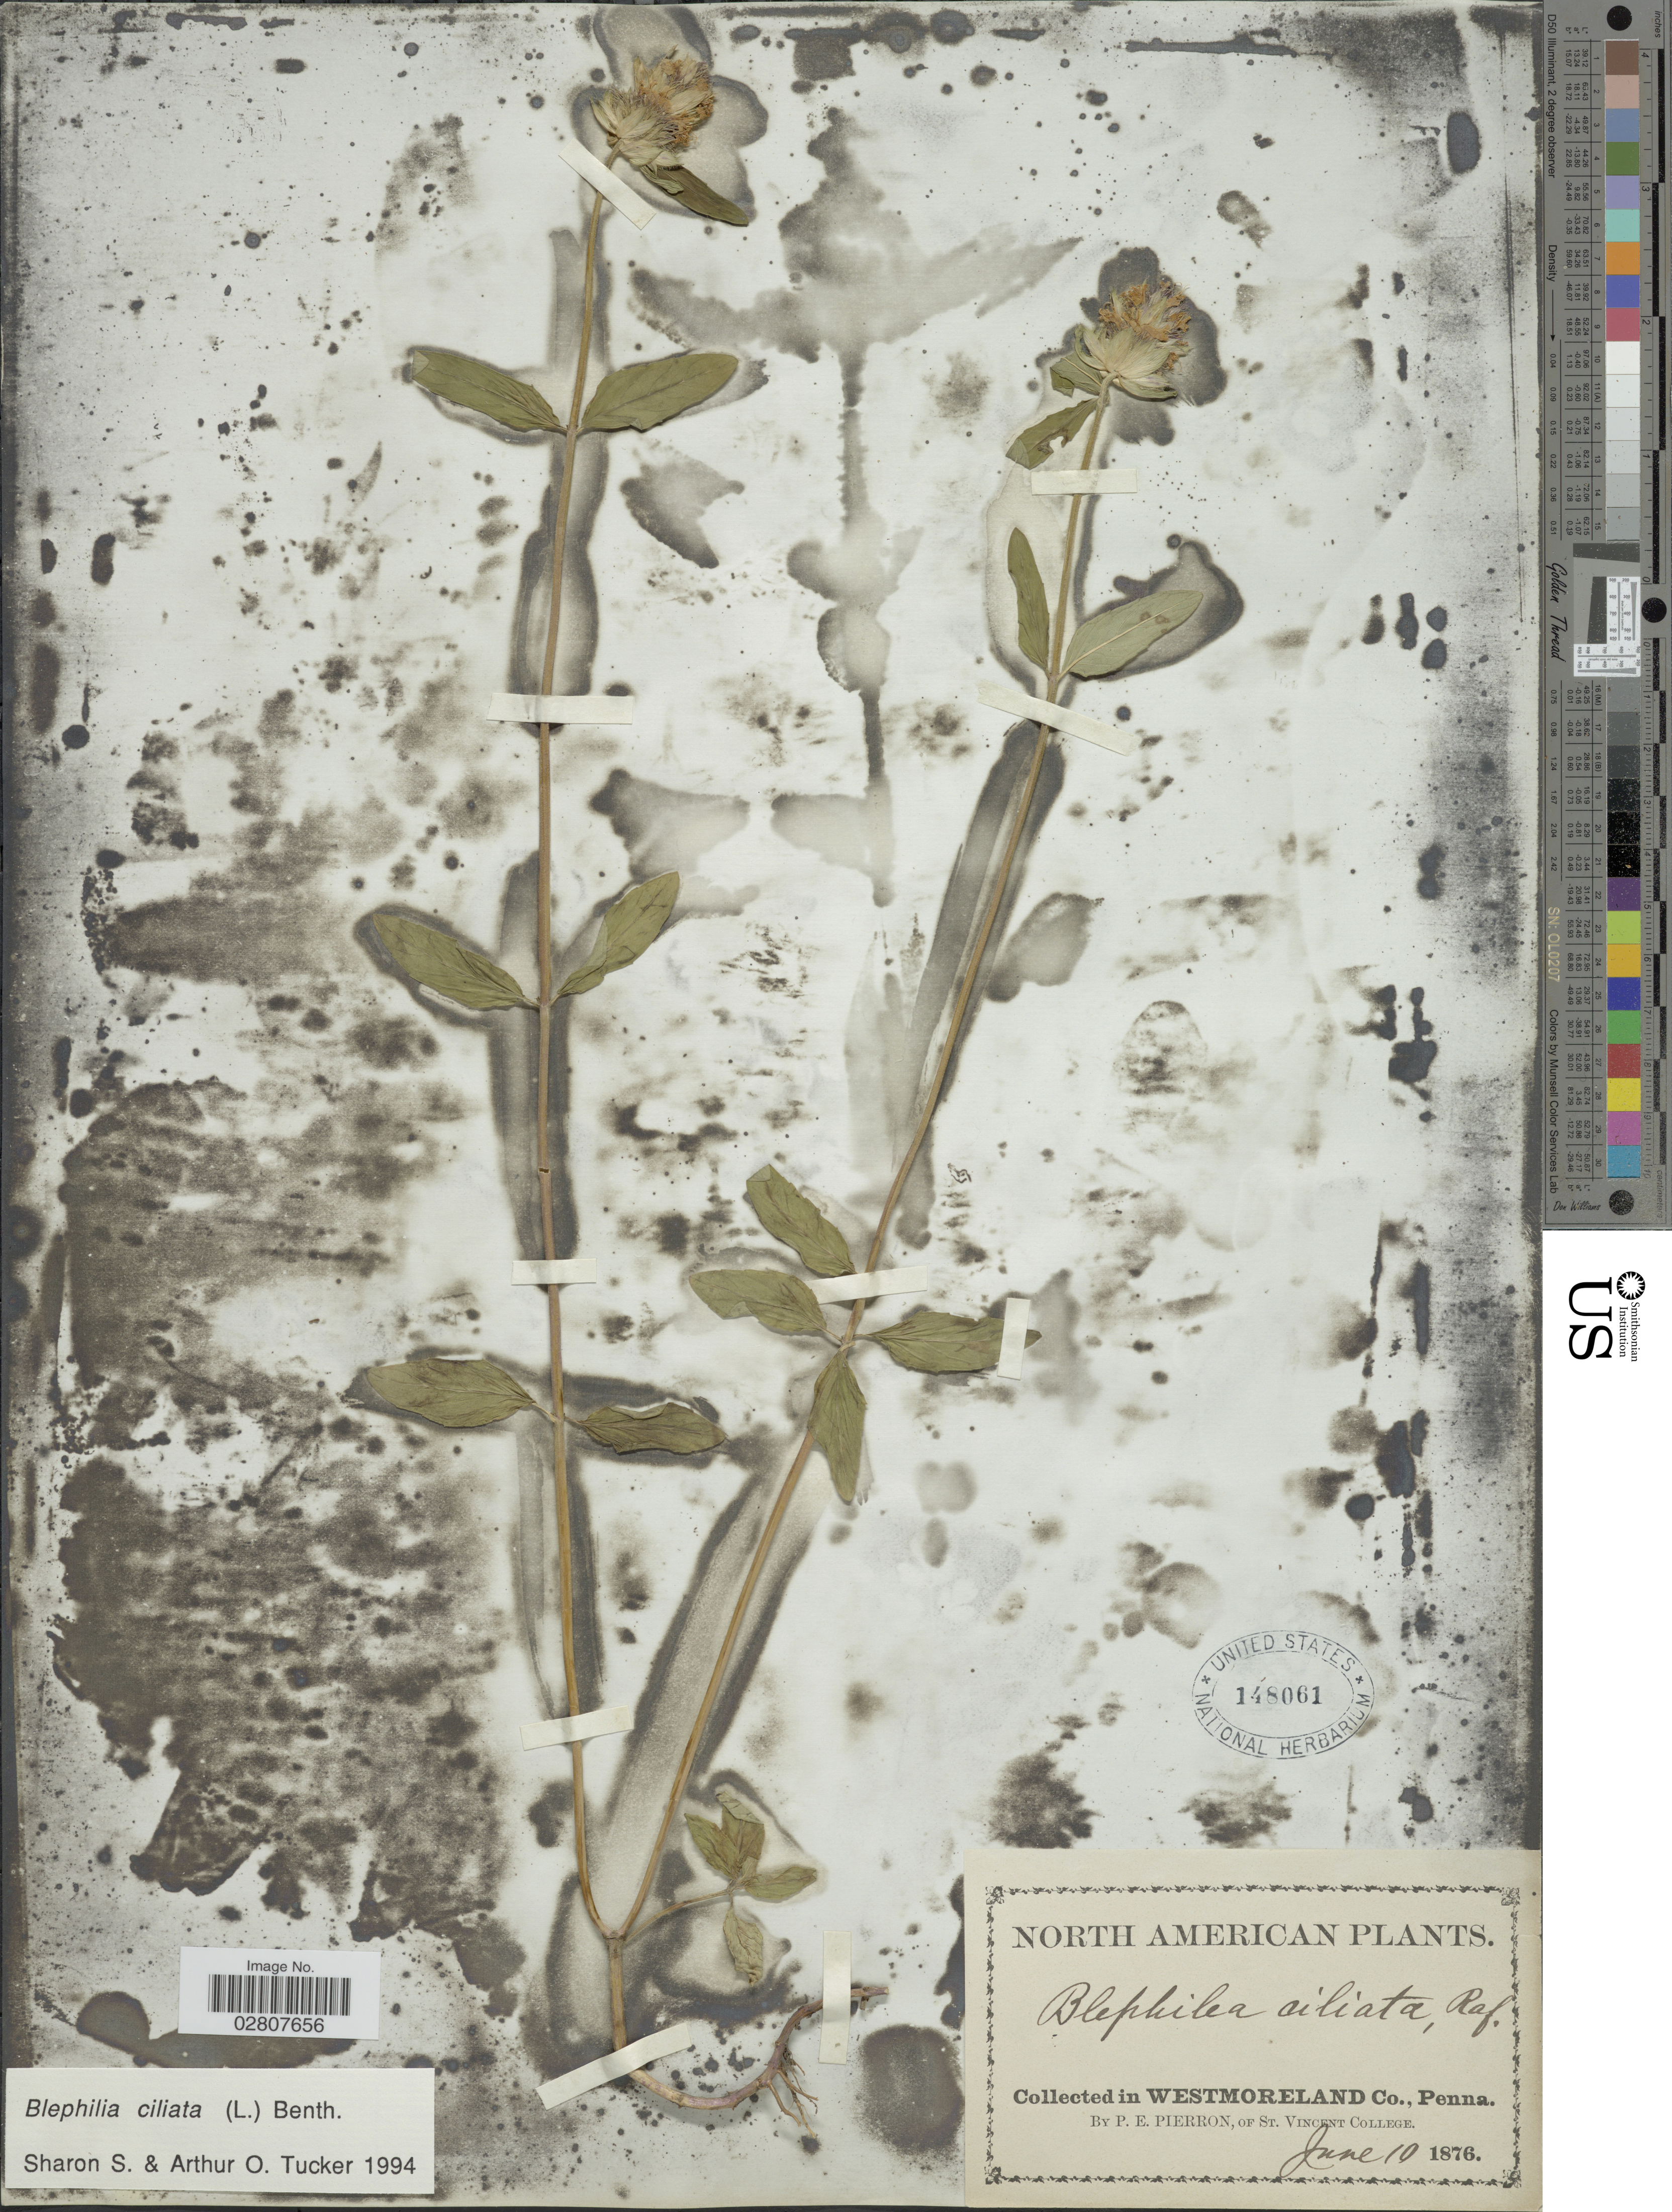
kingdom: Plantae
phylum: Tracheophyta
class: Magnoliopsida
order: Lamiales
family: Lamiaceae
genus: Blephilia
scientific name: Blephilia ciliata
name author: (L.) Raf. ex Benth.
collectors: P. Pierron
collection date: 1876-06-10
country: United States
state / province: Pennsylvania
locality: Westmoreland Co.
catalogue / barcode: US 148061